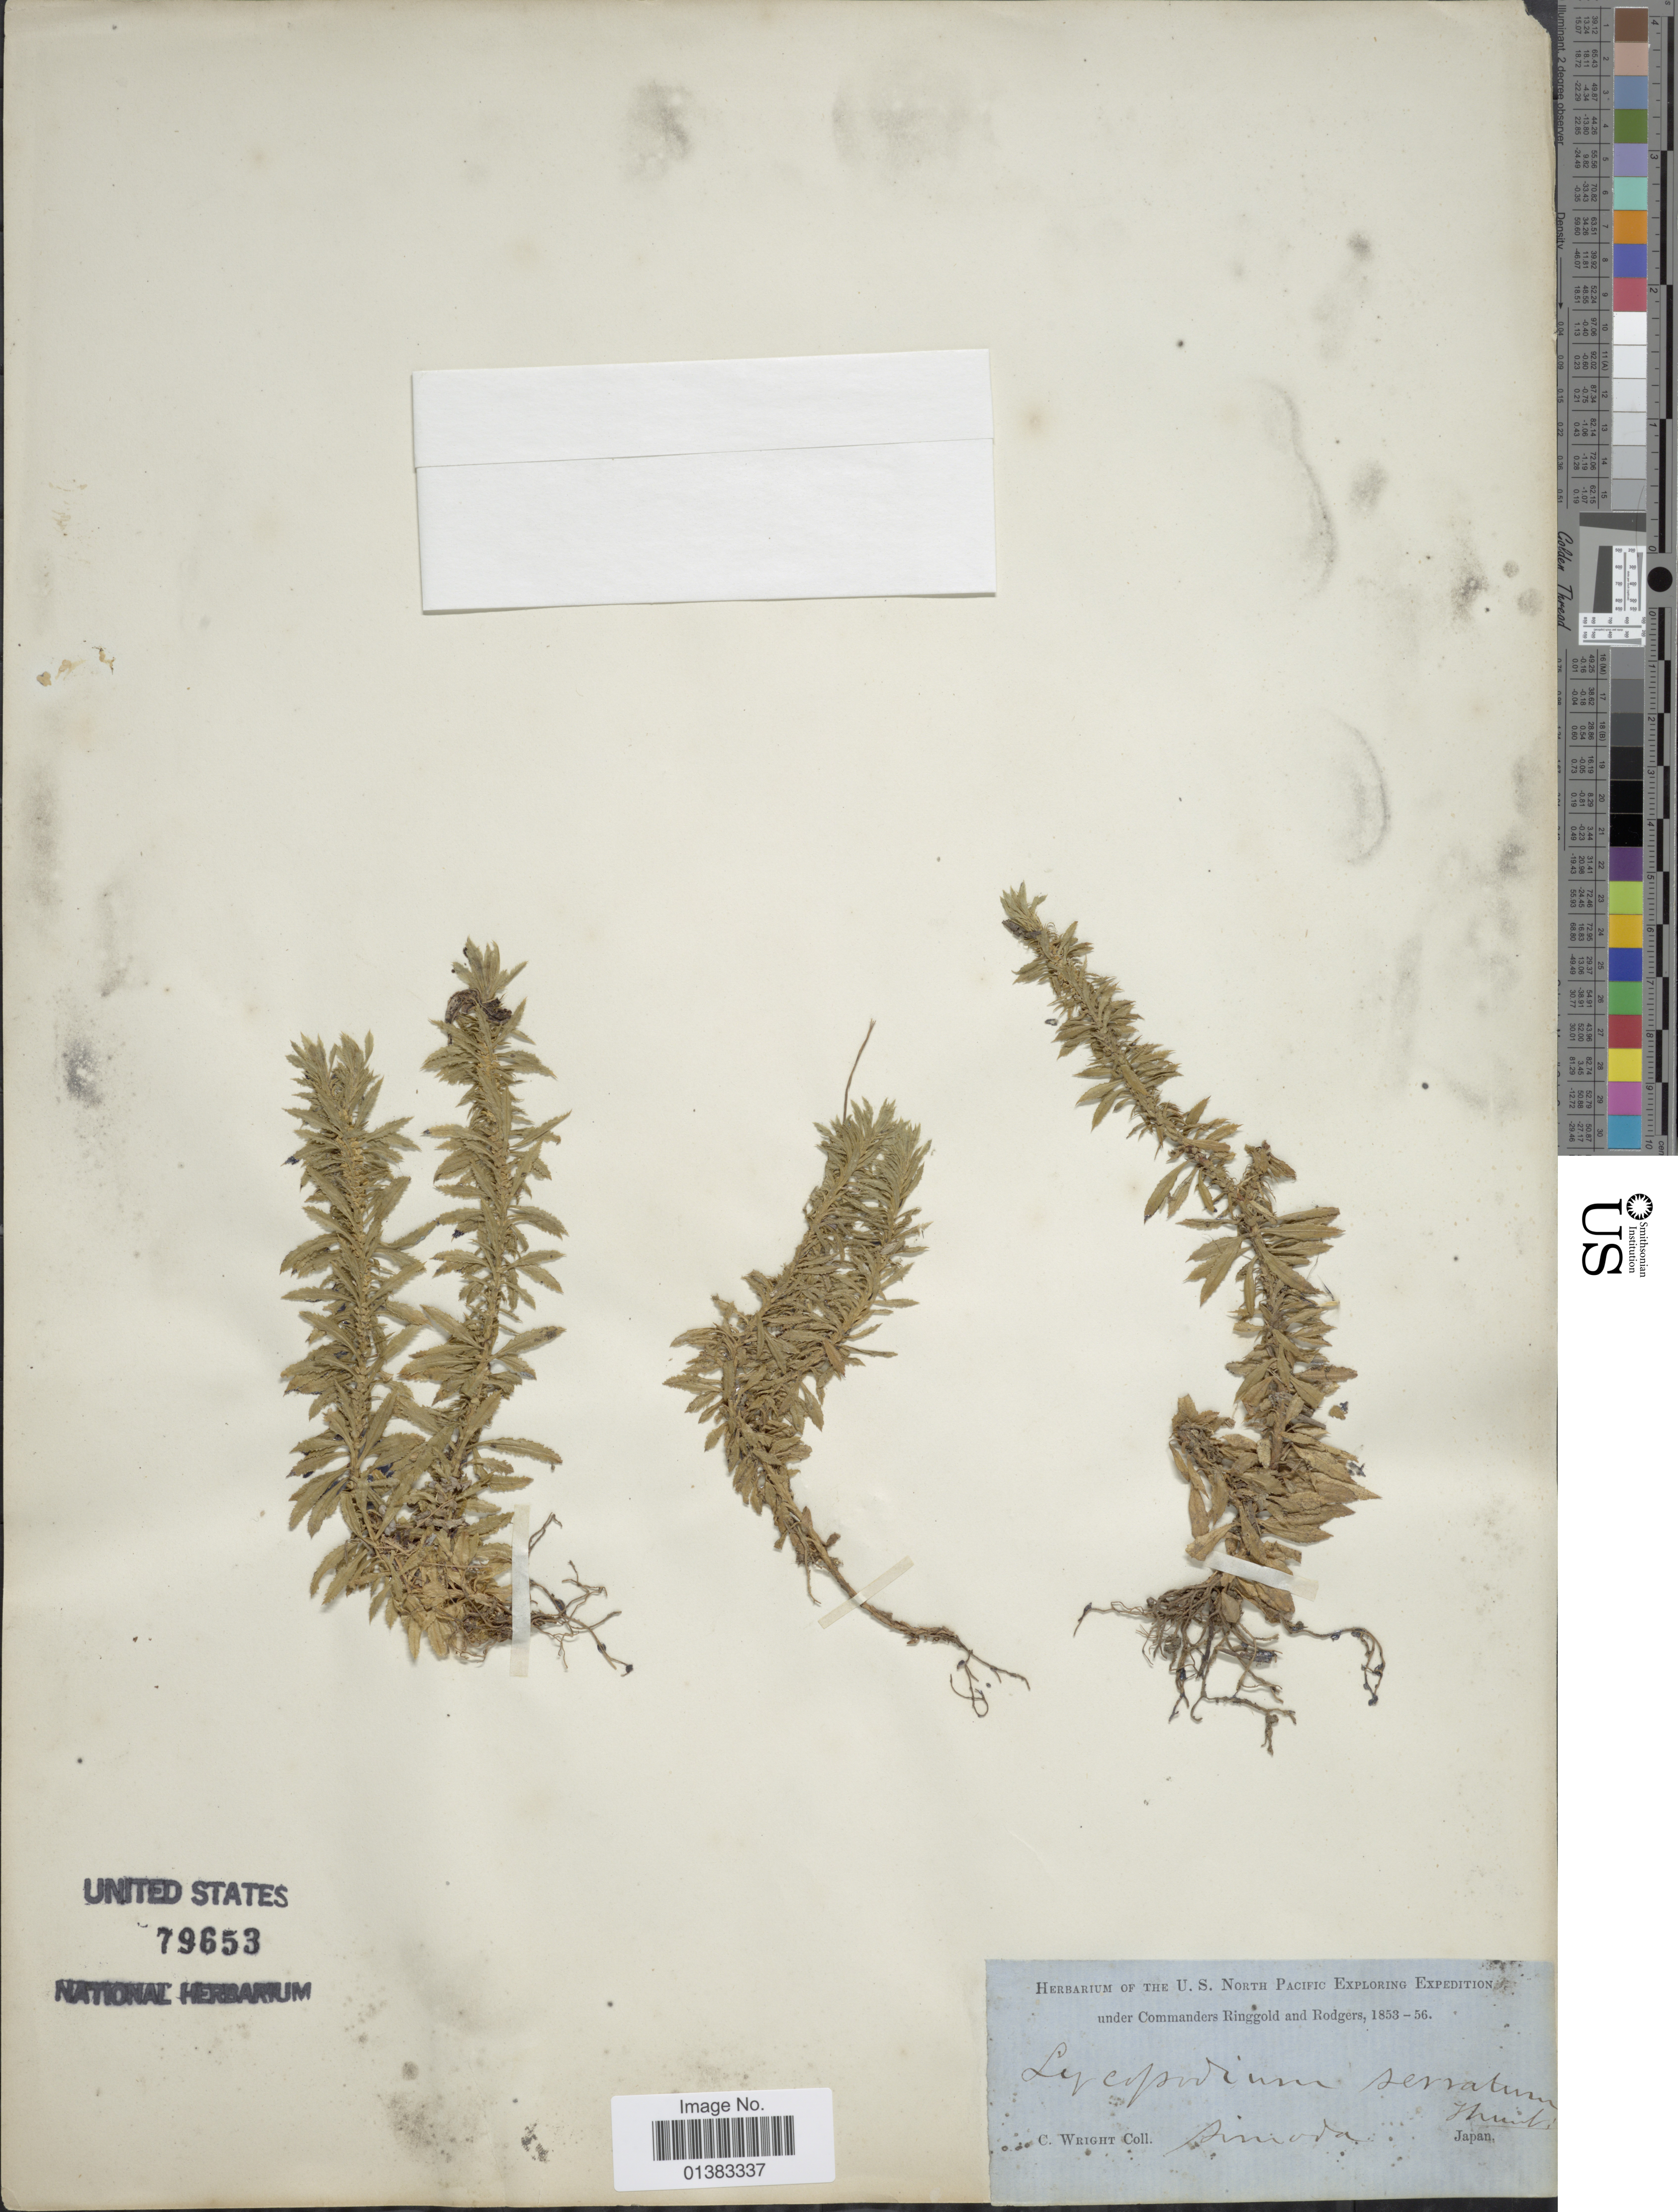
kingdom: Plantae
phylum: Tracheophyta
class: Lycopodiopsida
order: Lycopodiales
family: Lycopodiaceae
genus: Huperzia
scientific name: Huperzia serrata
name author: (Thunb.) Trevis.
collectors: C. Wright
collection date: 1853/1856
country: Japan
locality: Simoda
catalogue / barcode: US 79653